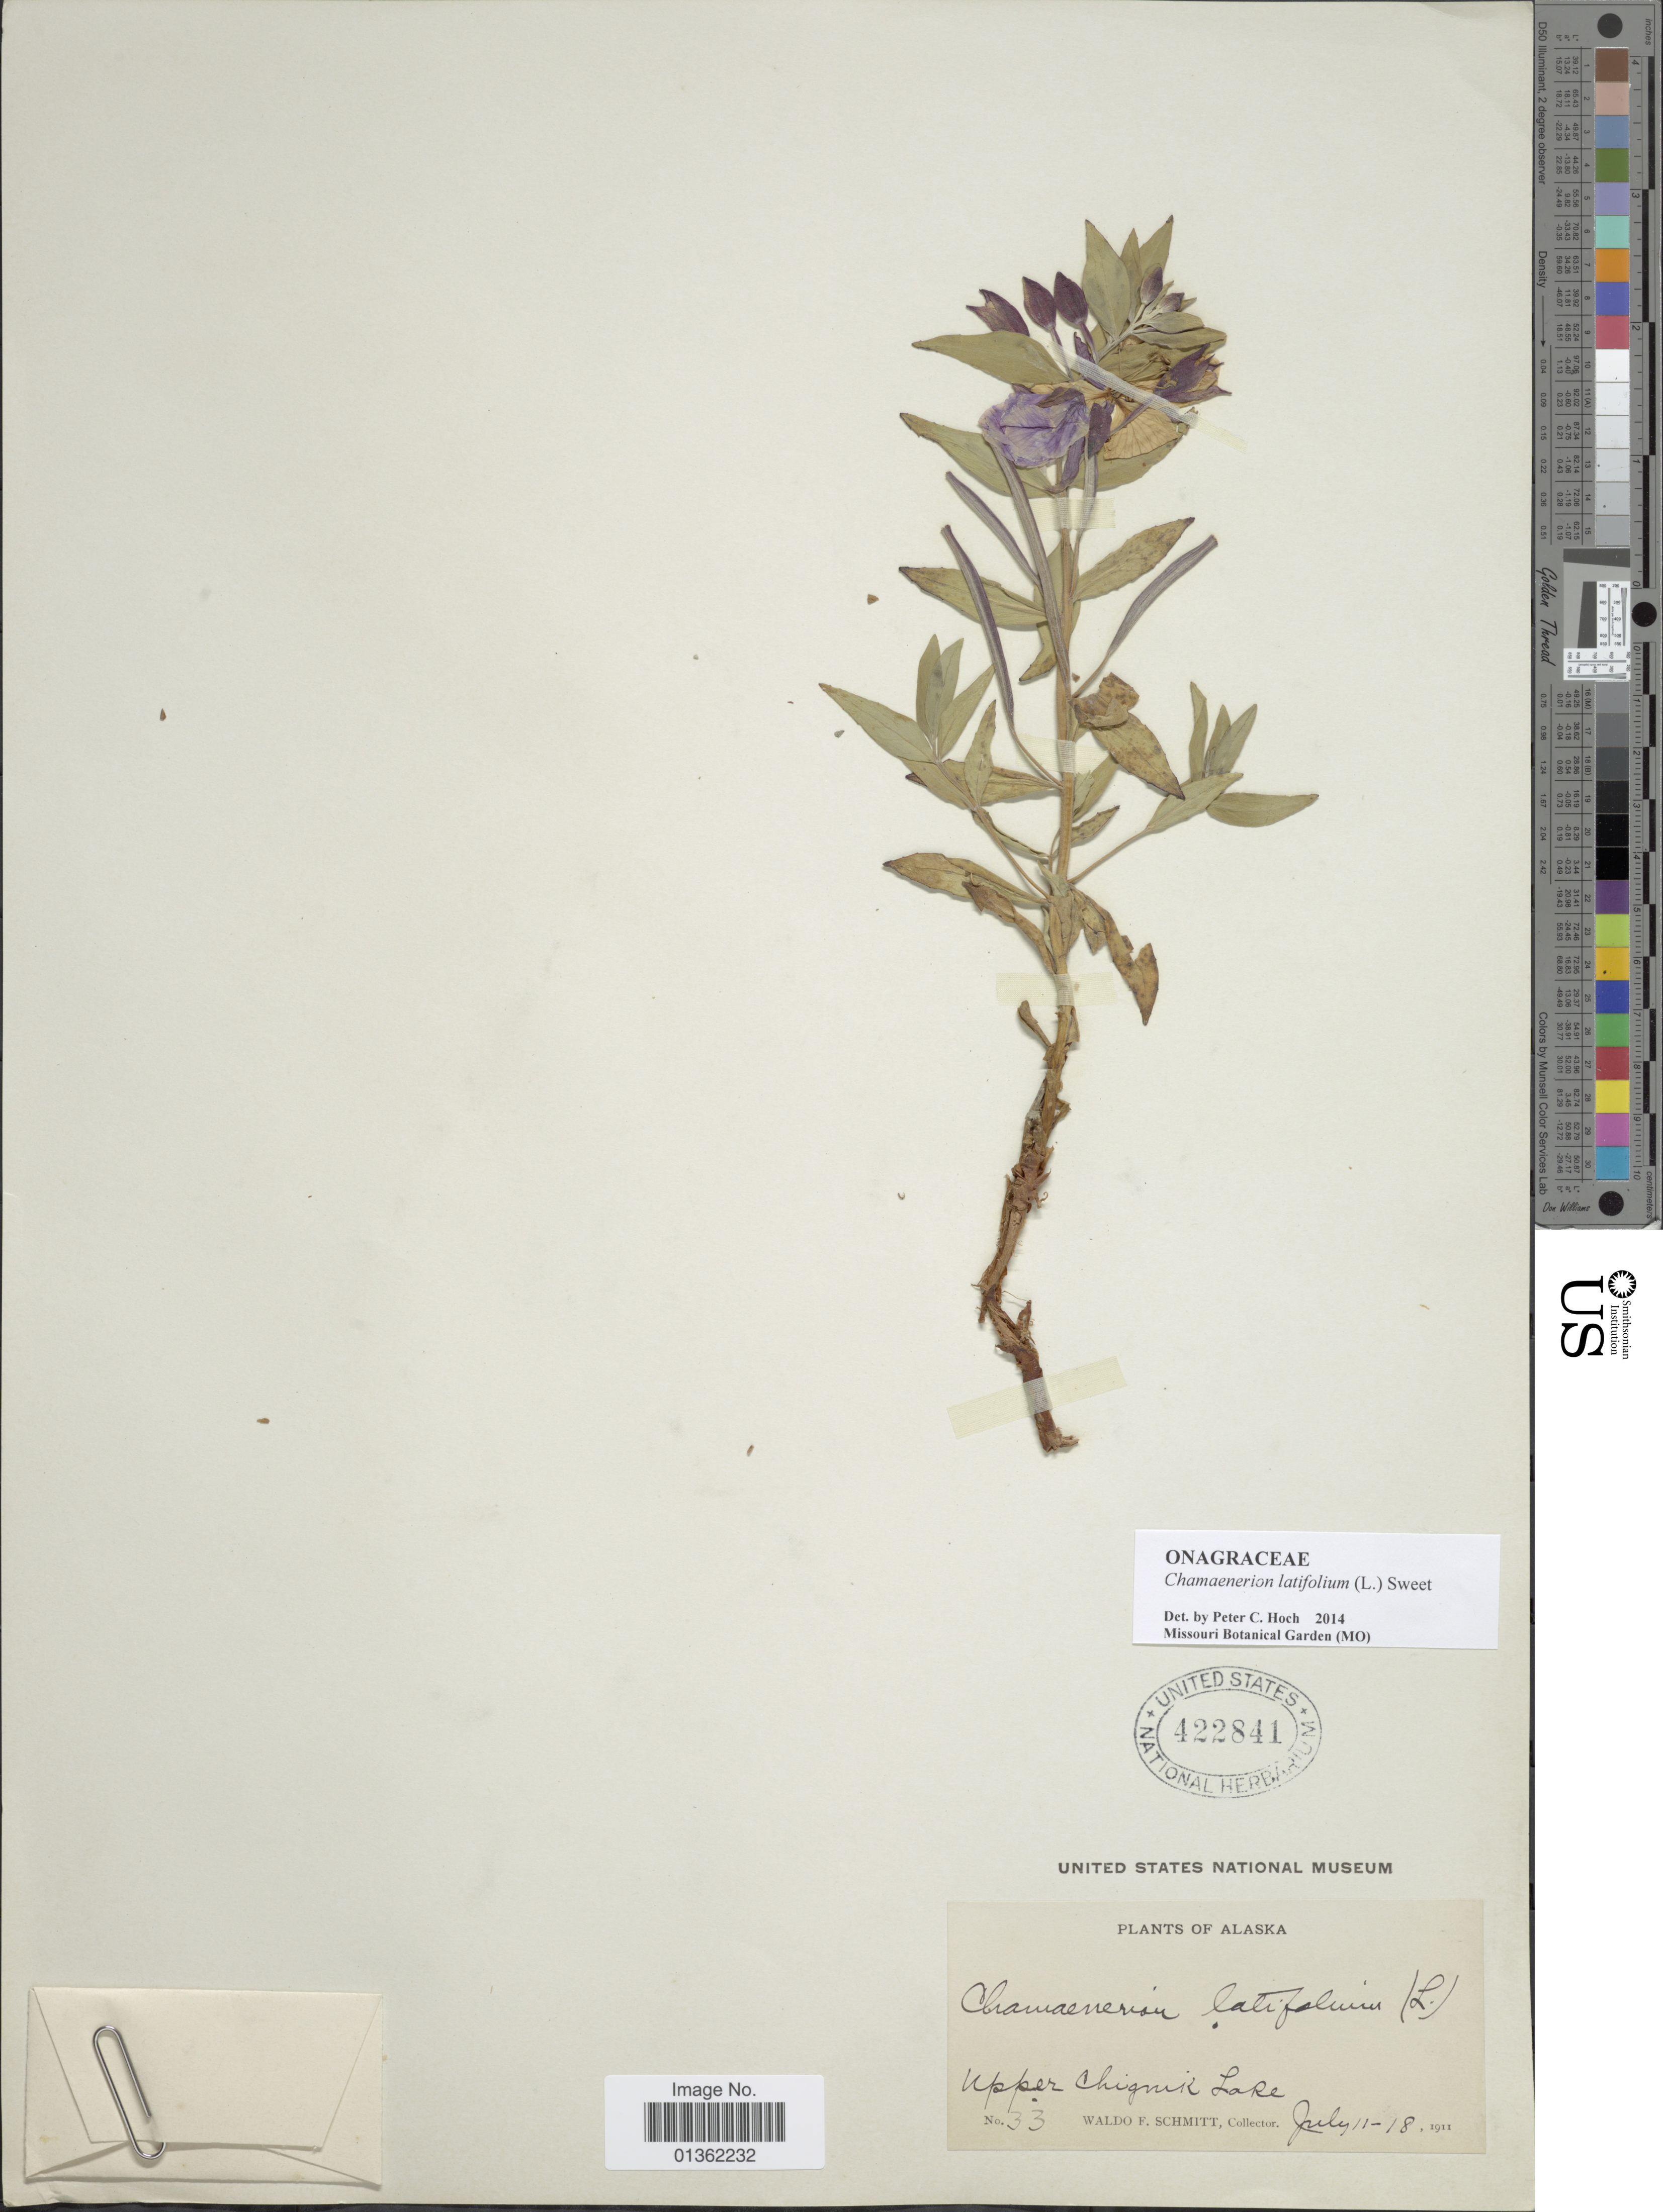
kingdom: Plantae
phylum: Tracheophyta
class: Magnoliopsida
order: Myrtales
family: Onagraceae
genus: Chamaenerion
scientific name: Chamaenerion latifolium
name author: (L.) Th. Fr. & Lange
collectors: W. F. Schmitt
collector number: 33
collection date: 1911-07-11/1911-07-18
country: United States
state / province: Alaska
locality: Upper Chignik Lake.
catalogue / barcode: US 422841